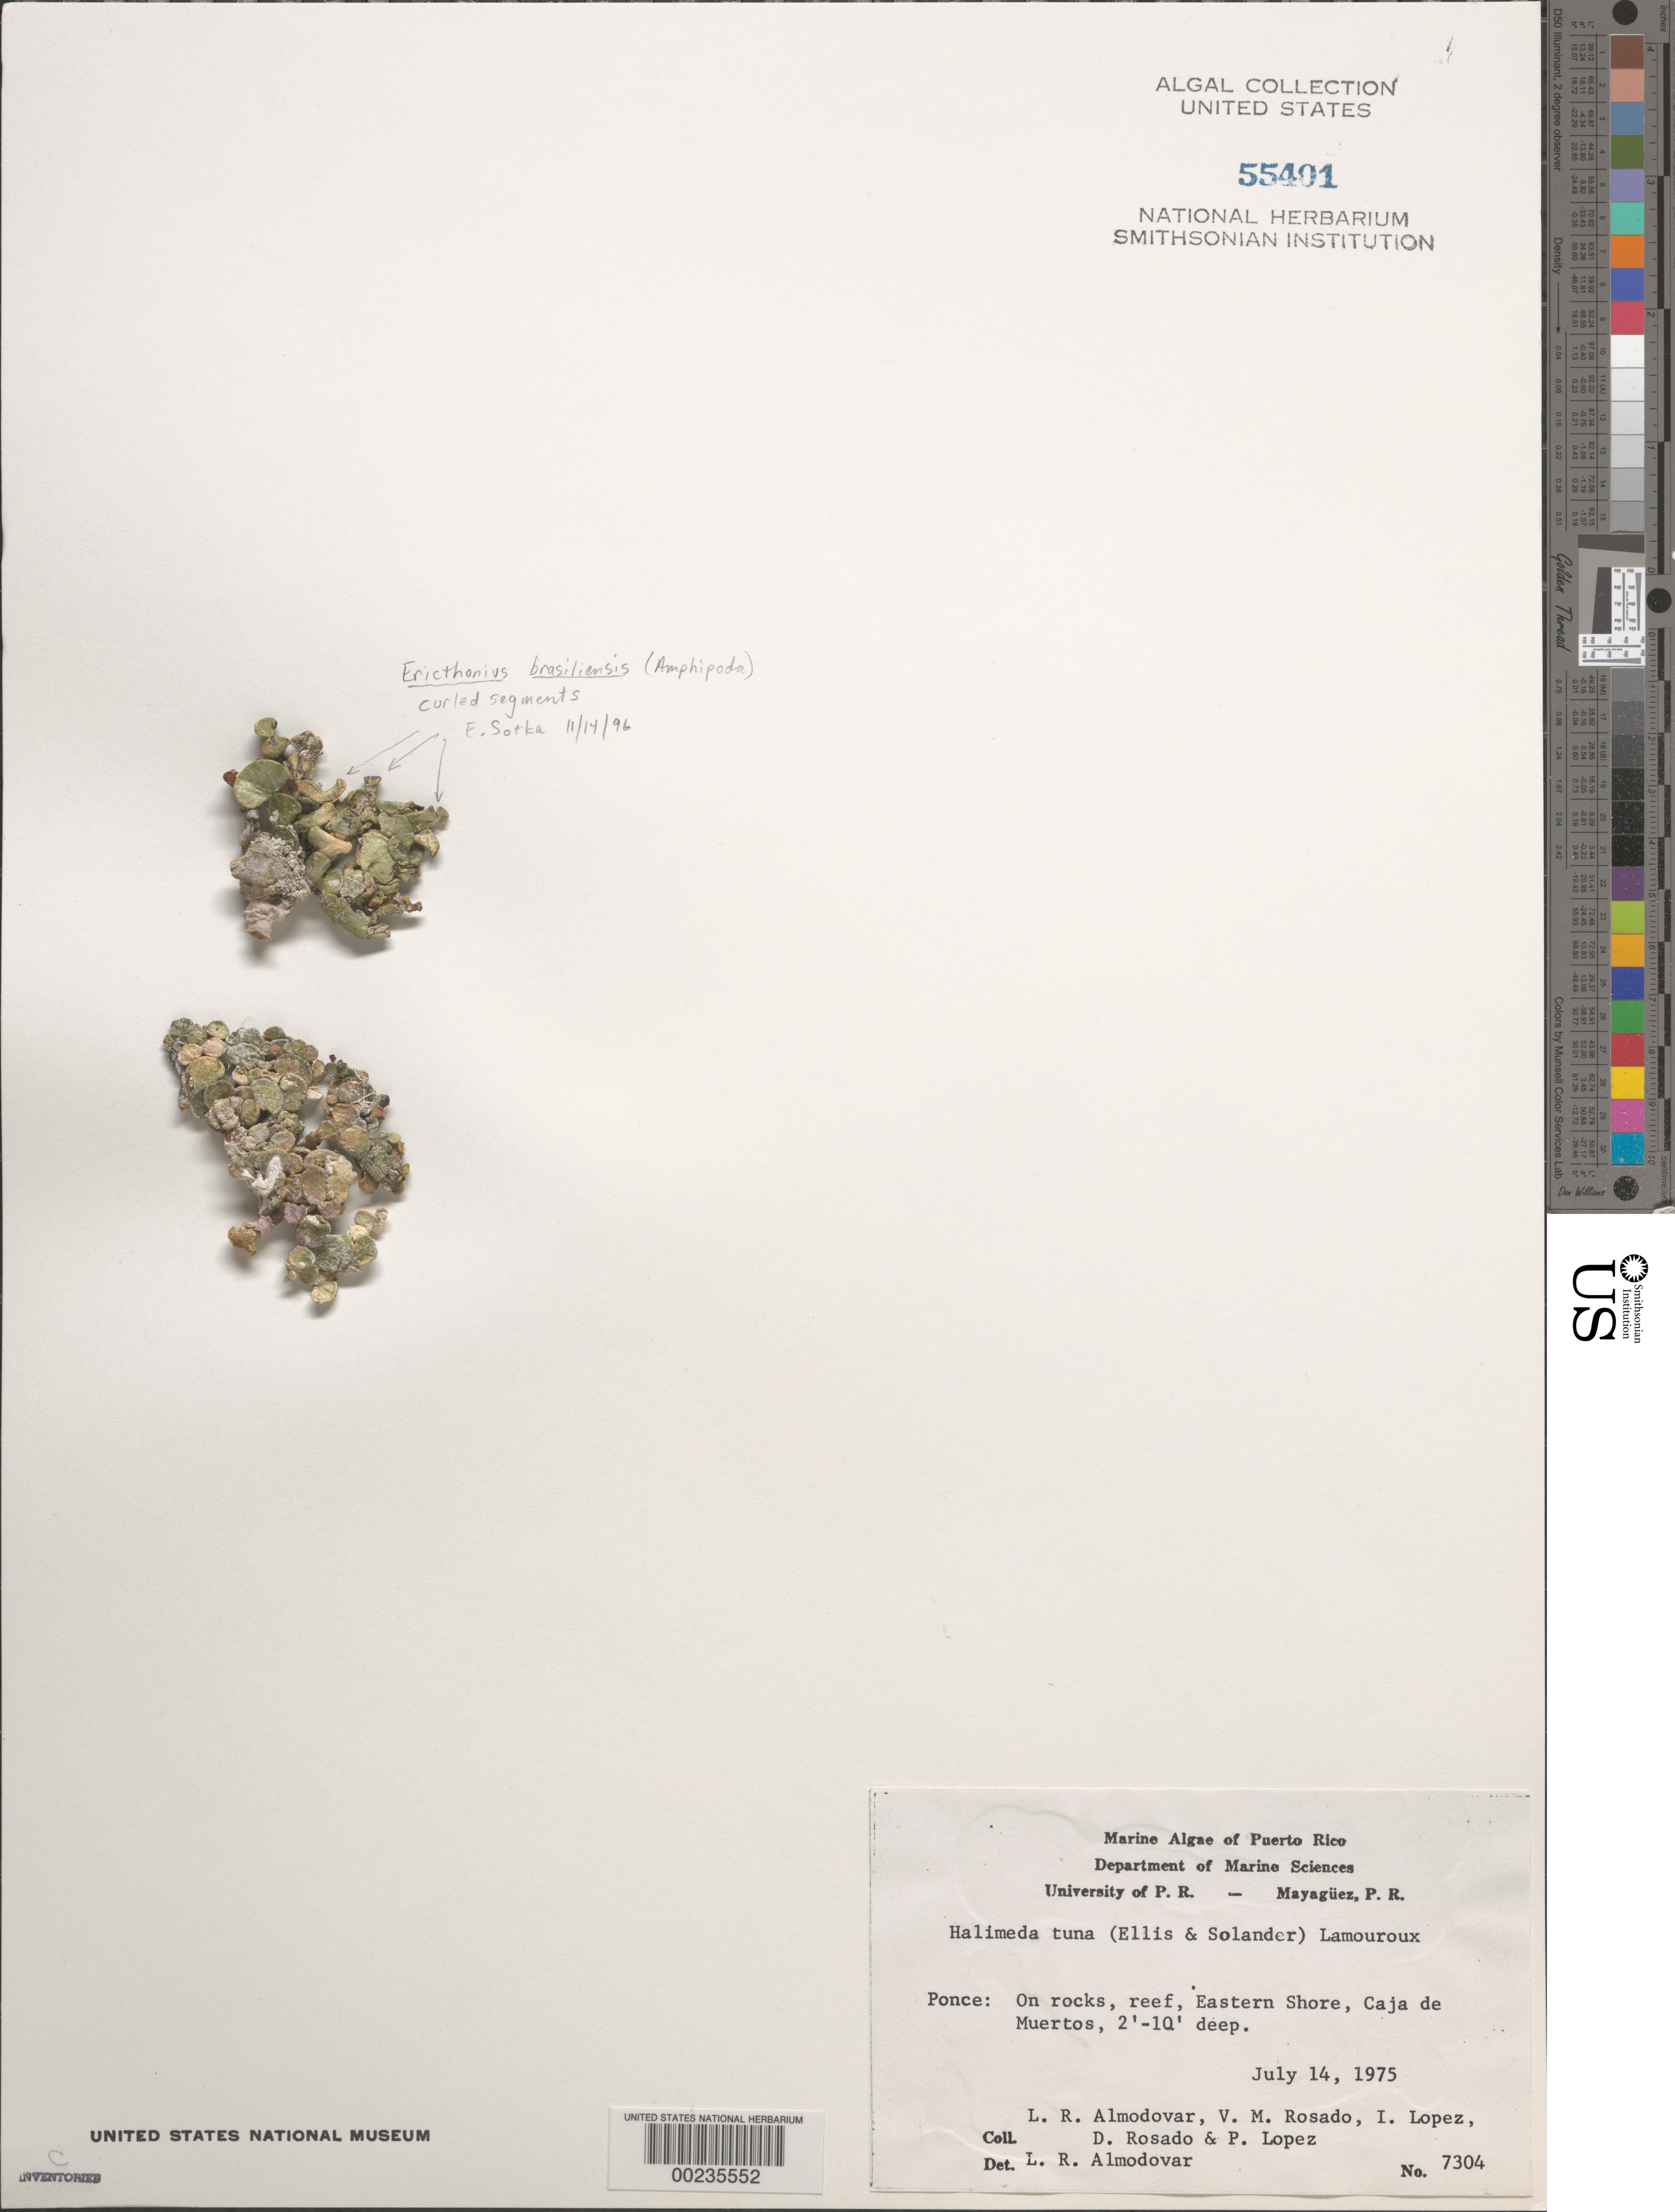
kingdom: Plantae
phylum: Chlorophyta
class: Ulvophyceae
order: Bryopsidales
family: Halimedaceae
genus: Halimeda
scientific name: Halimeda tuna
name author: (J. Ellis & Sol.) J.V.Lamouroux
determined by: Almodovar, L. R.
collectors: L. Almodovar, V. Rosado, I. Lopéz, D. Rosado & P. Lopez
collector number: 7304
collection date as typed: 14 Jul 1945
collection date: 1945-07-14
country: Puerto Rico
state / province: Ponce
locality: Caja de muertos, eastern shore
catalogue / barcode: US 55401